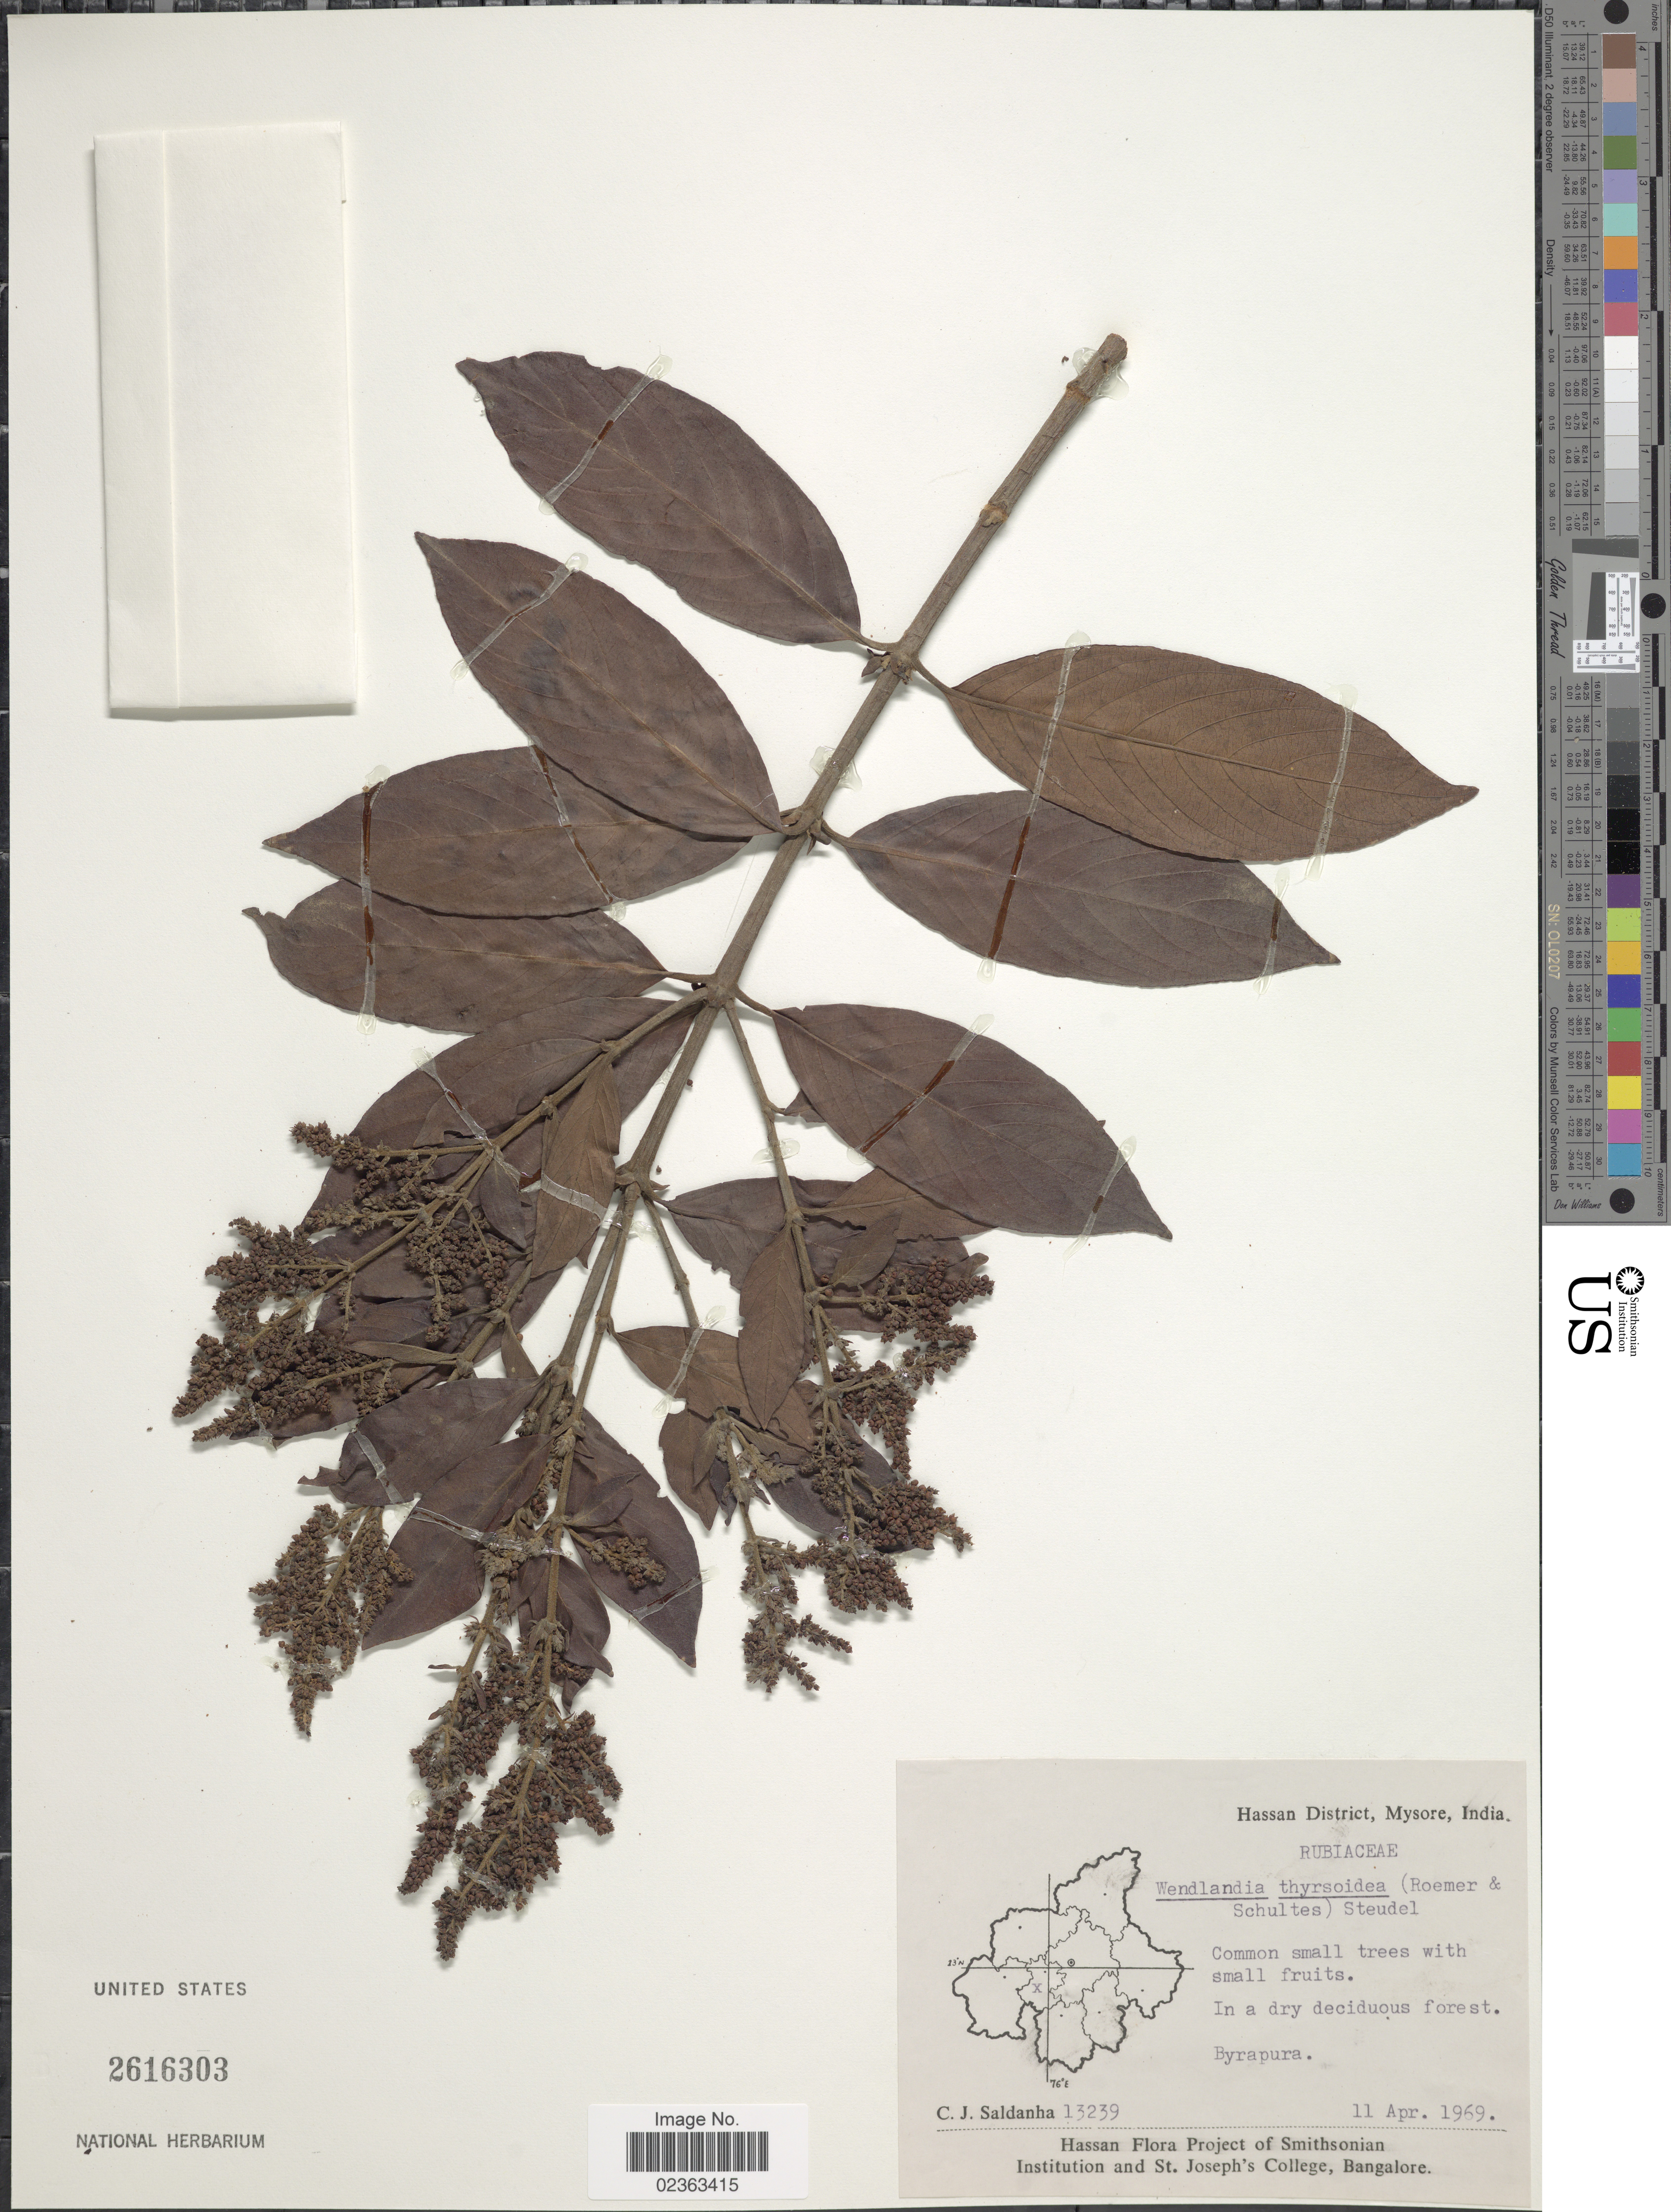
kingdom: Plantae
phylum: Tracheophyta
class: Magnoliopsida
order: Gentianales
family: Rubiaceae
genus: Wendlandia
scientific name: Wendlandia thyrsoidea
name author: (Roth) Steud.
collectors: C. J. Saldanha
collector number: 13239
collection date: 1969-04-11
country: India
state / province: Karnataka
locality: Hassan District, Mysore, Byrapura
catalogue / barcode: US 2616303